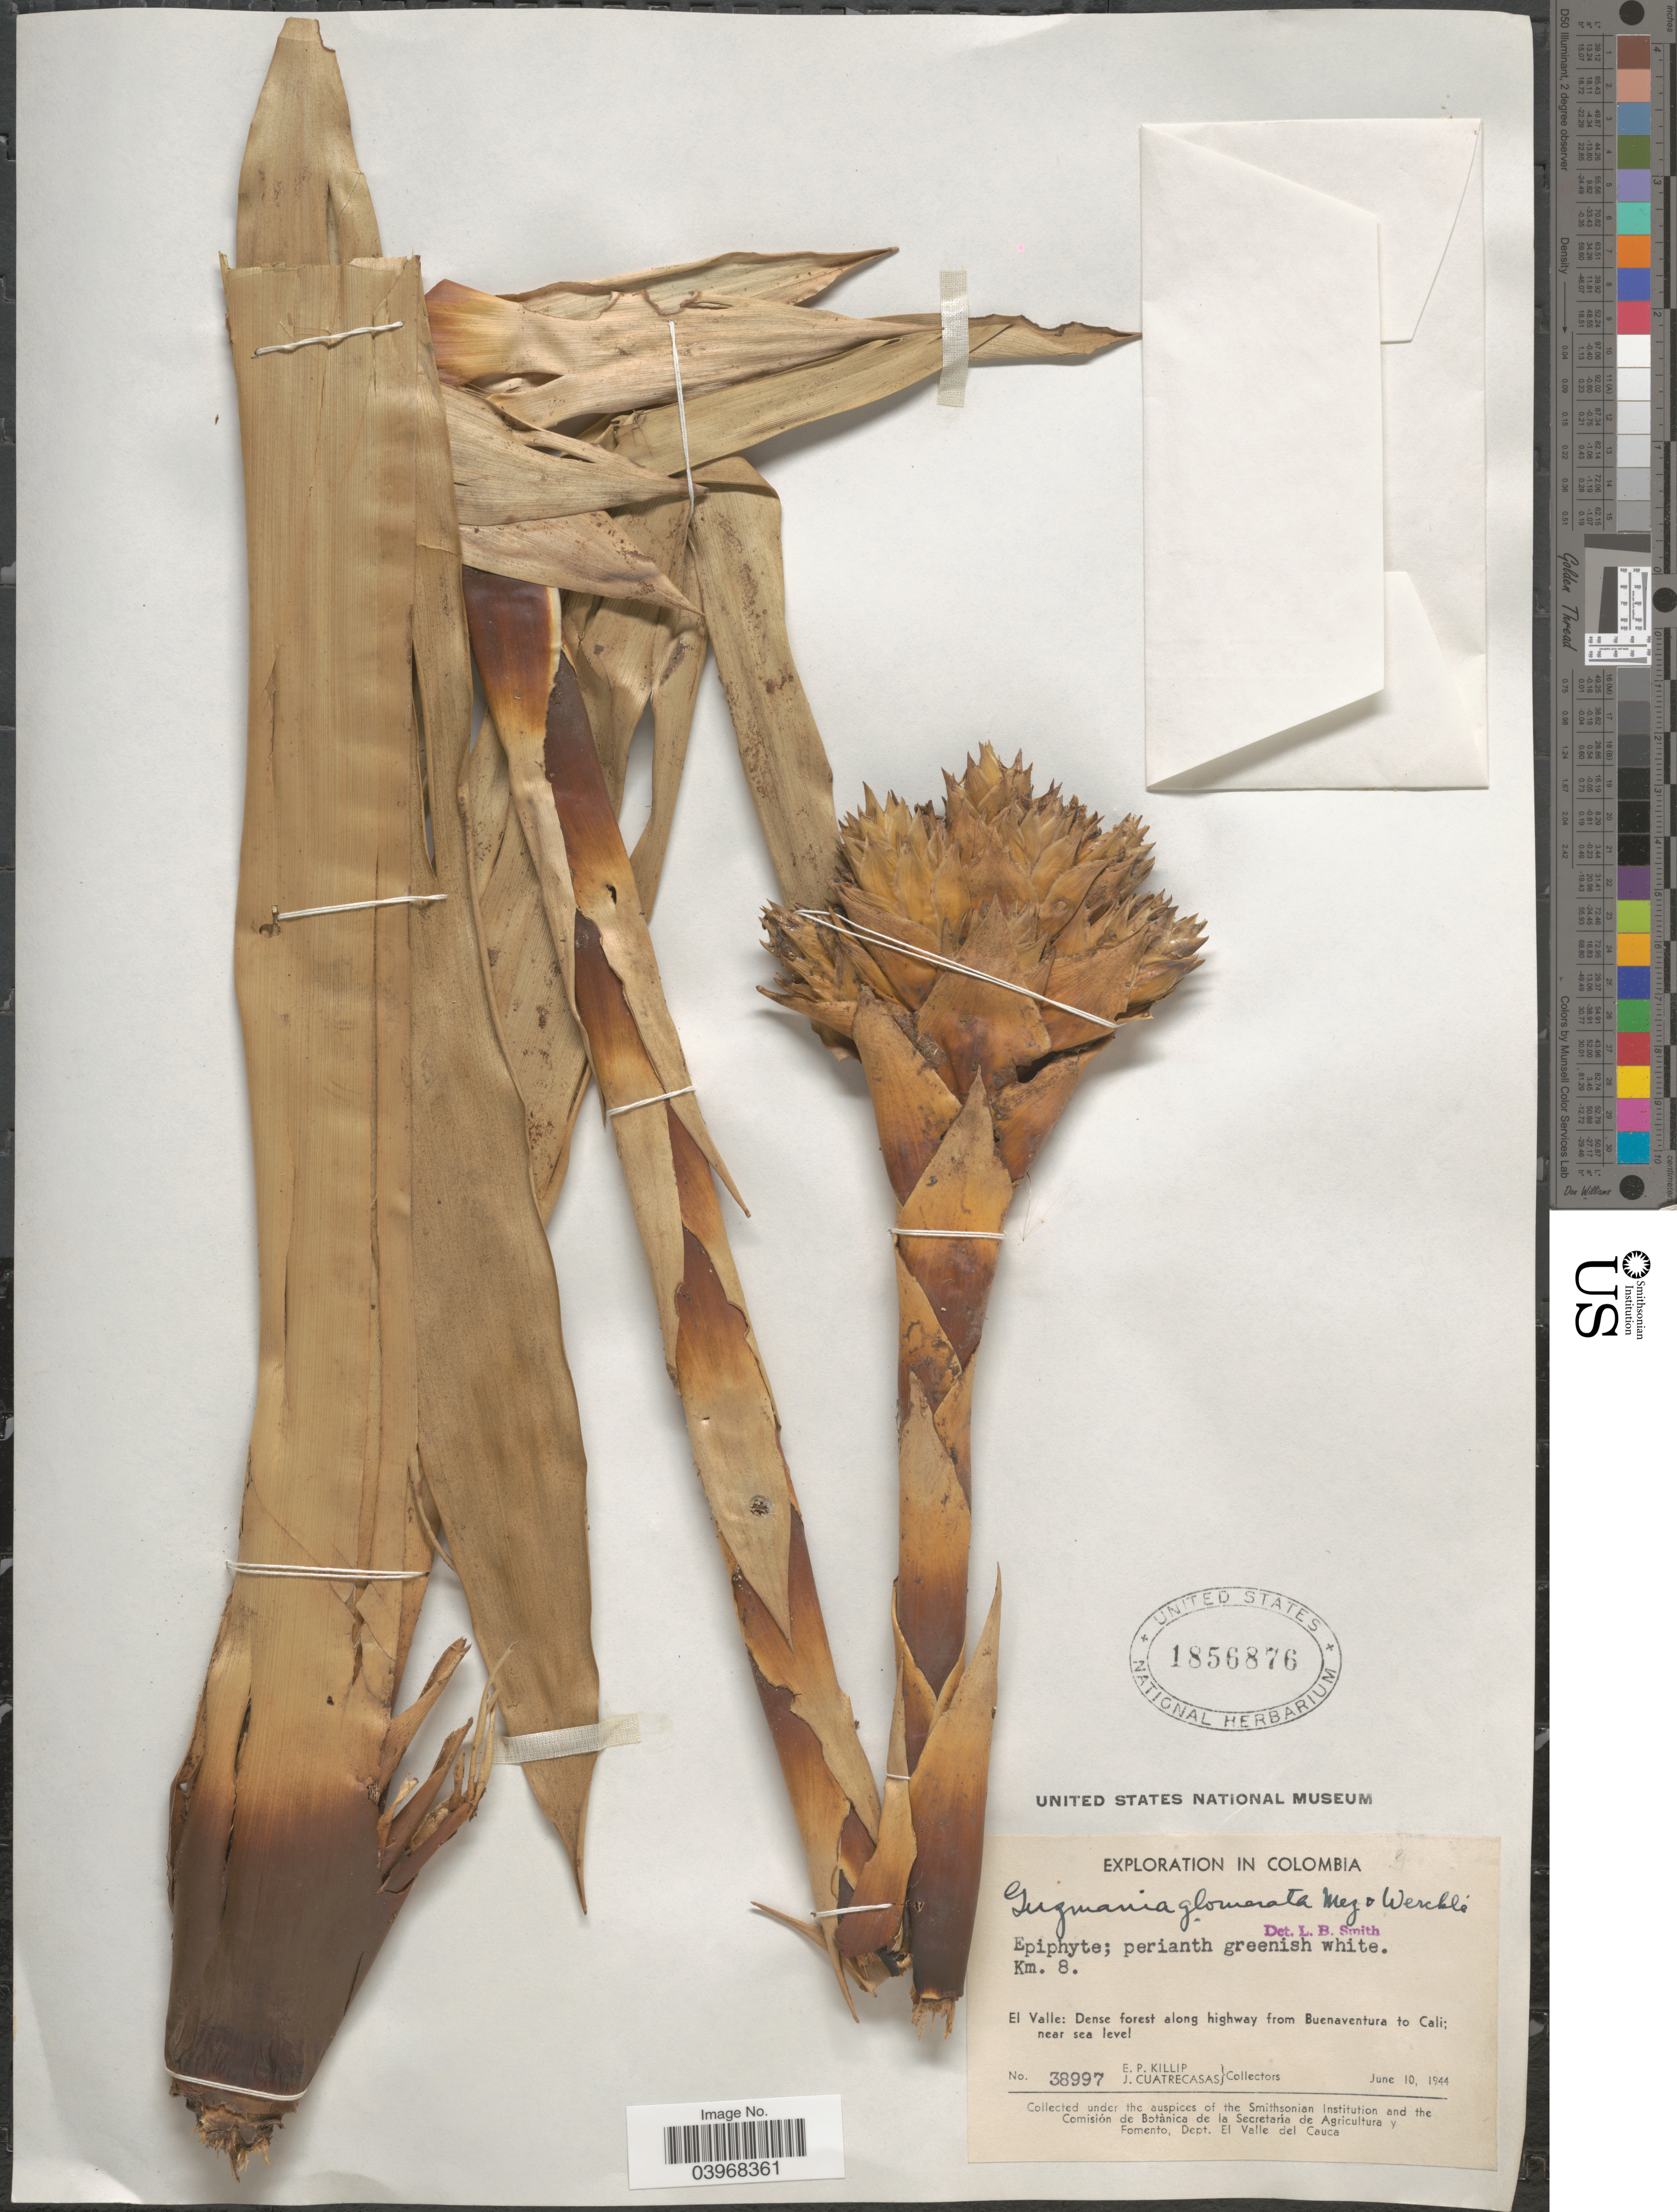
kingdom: Plantae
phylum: Tracheophyta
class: Liliopsida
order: Poales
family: Bromeliaceae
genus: Guzmania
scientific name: Guzmania glomerata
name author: Mez & Mez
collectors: E. P. Killip & J. Cuatrecasas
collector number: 38997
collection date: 1944-06-10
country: Colombia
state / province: Valle del Cauca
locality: Km. 8. El Valle: Dense forest along highway from Buenaventura to Cali.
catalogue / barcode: US 1856876